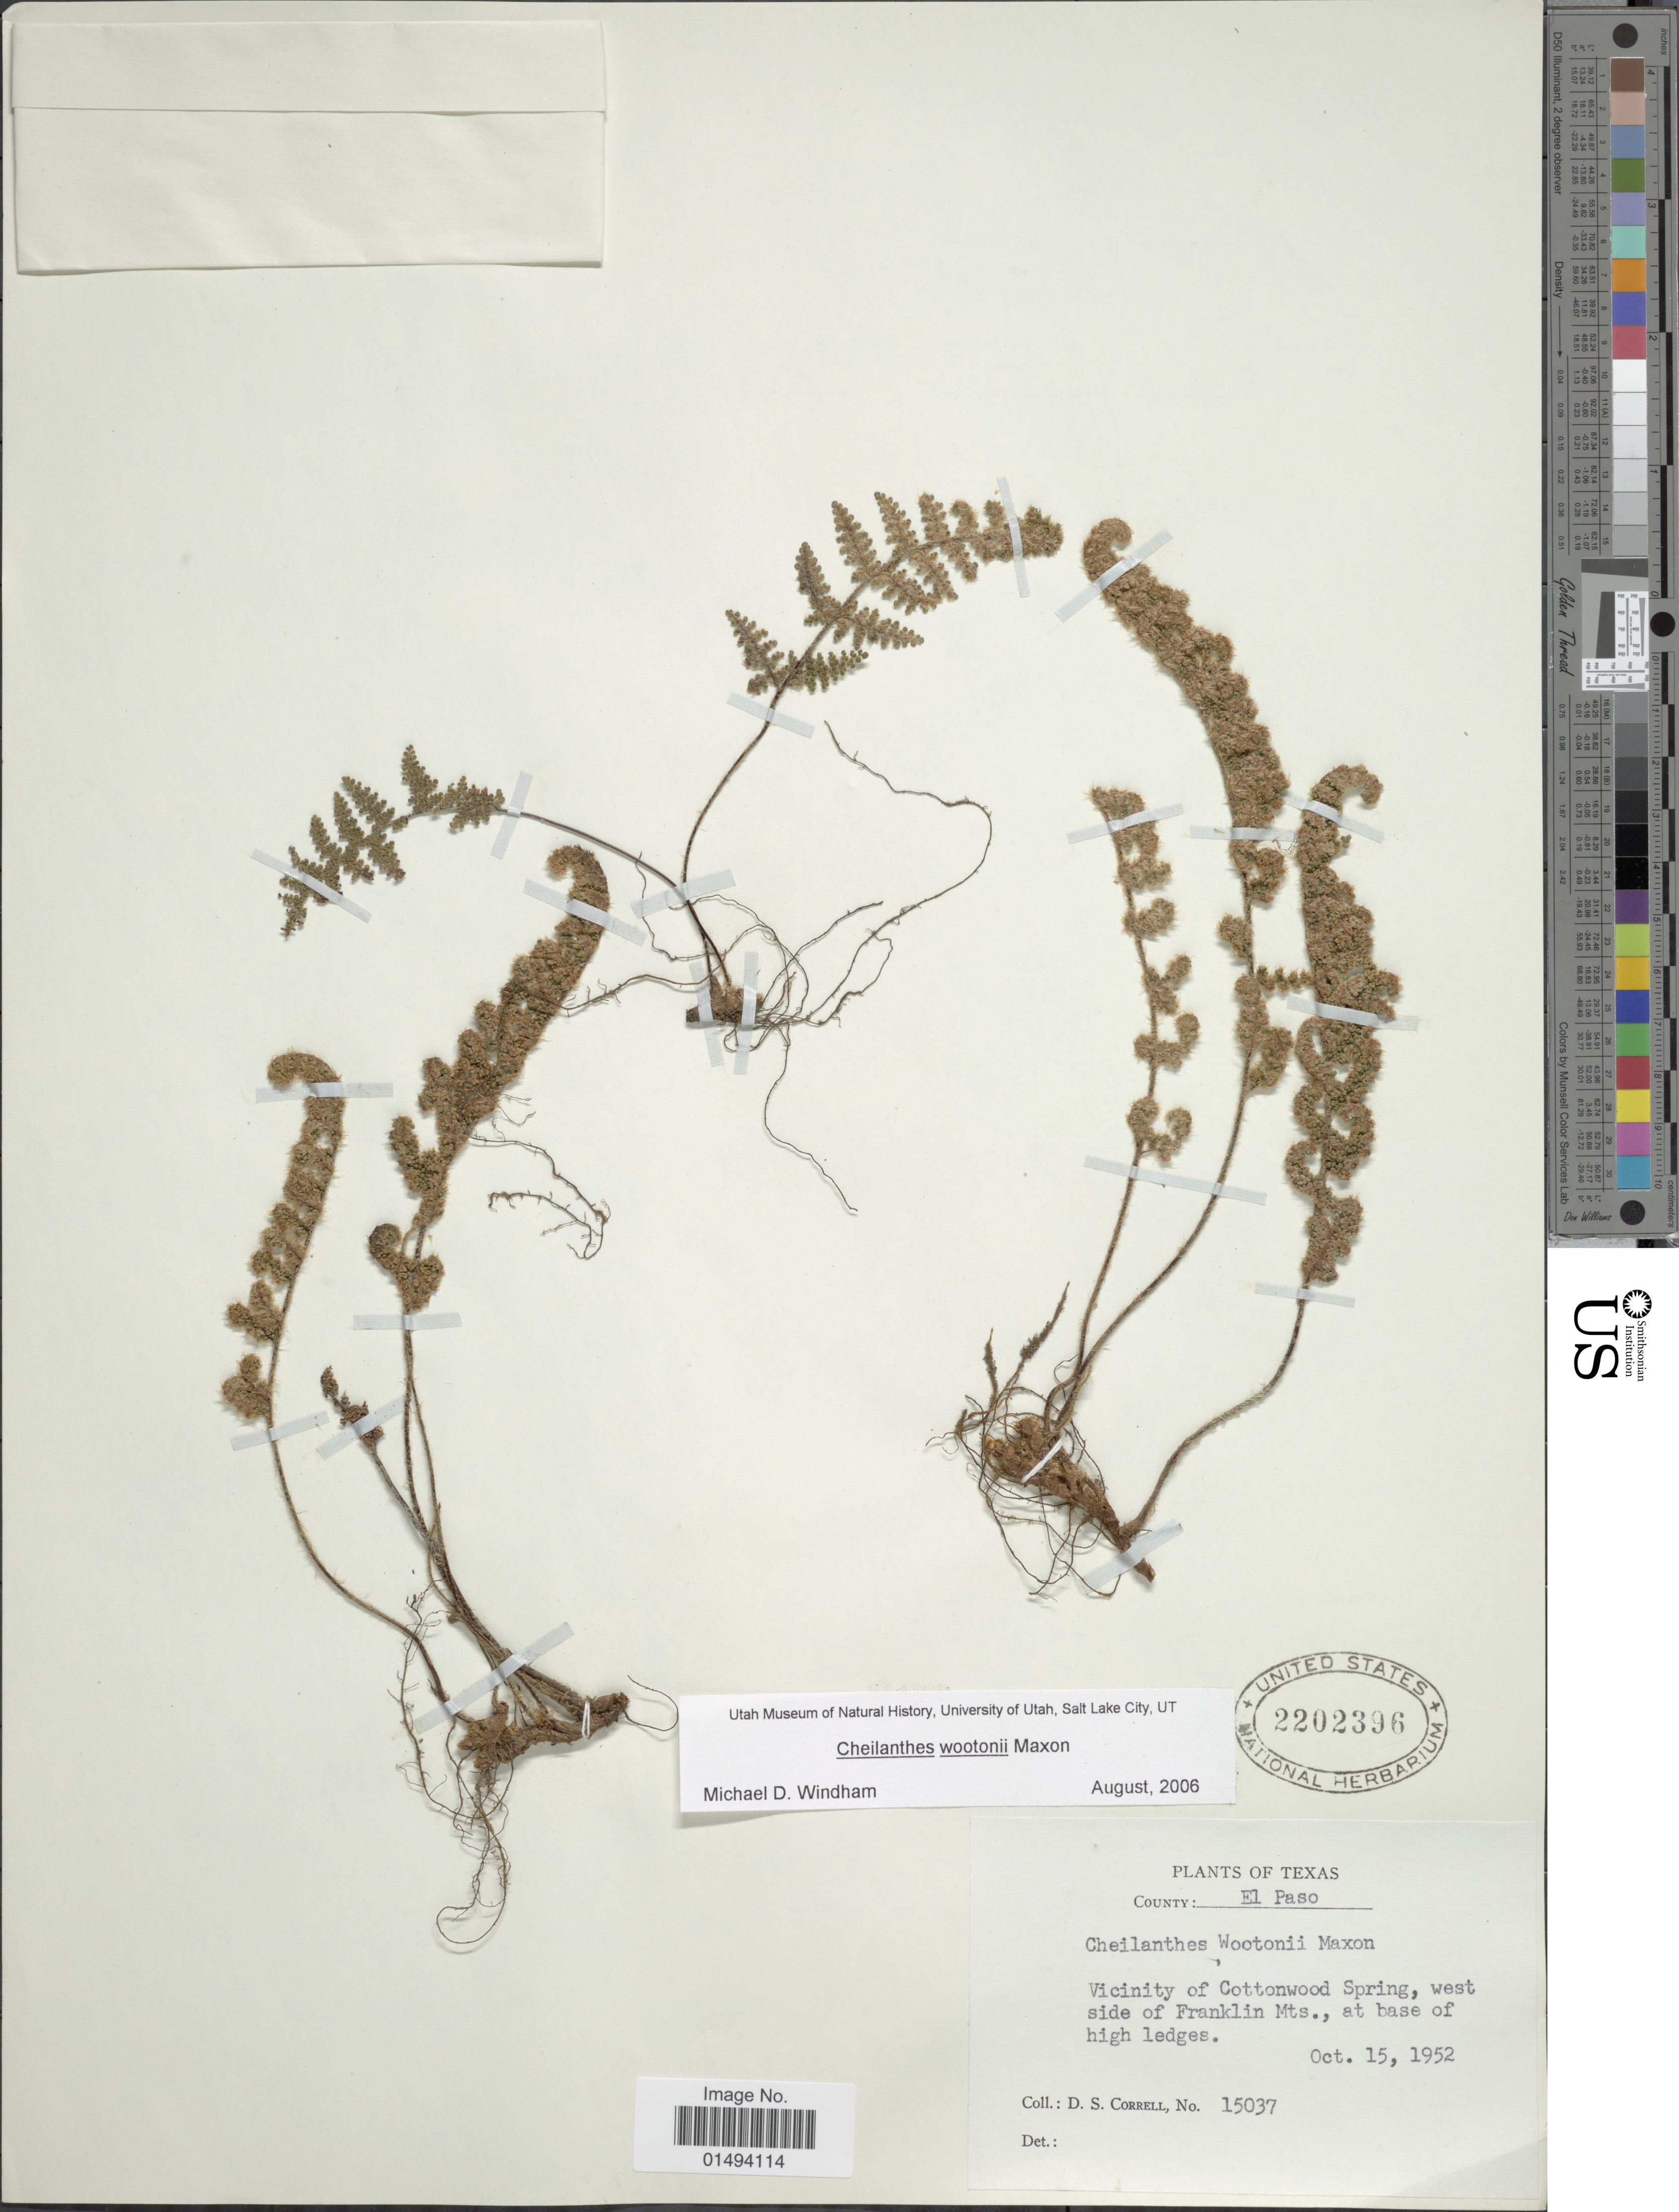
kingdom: Plantae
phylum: Tracheophyta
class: Polypodiopsida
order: Polypodiales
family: Pteridaceae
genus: Myriopteris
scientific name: Myriopteris wootonii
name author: (Maxon) Grusz & Windham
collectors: D. S. Correll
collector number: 15037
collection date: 1952-10-15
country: United States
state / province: Texas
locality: County: El Paso, Vicinity of Cottonwood Springs, west side of Franklin Mts. , at base of high ledges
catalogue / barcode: US 2202396